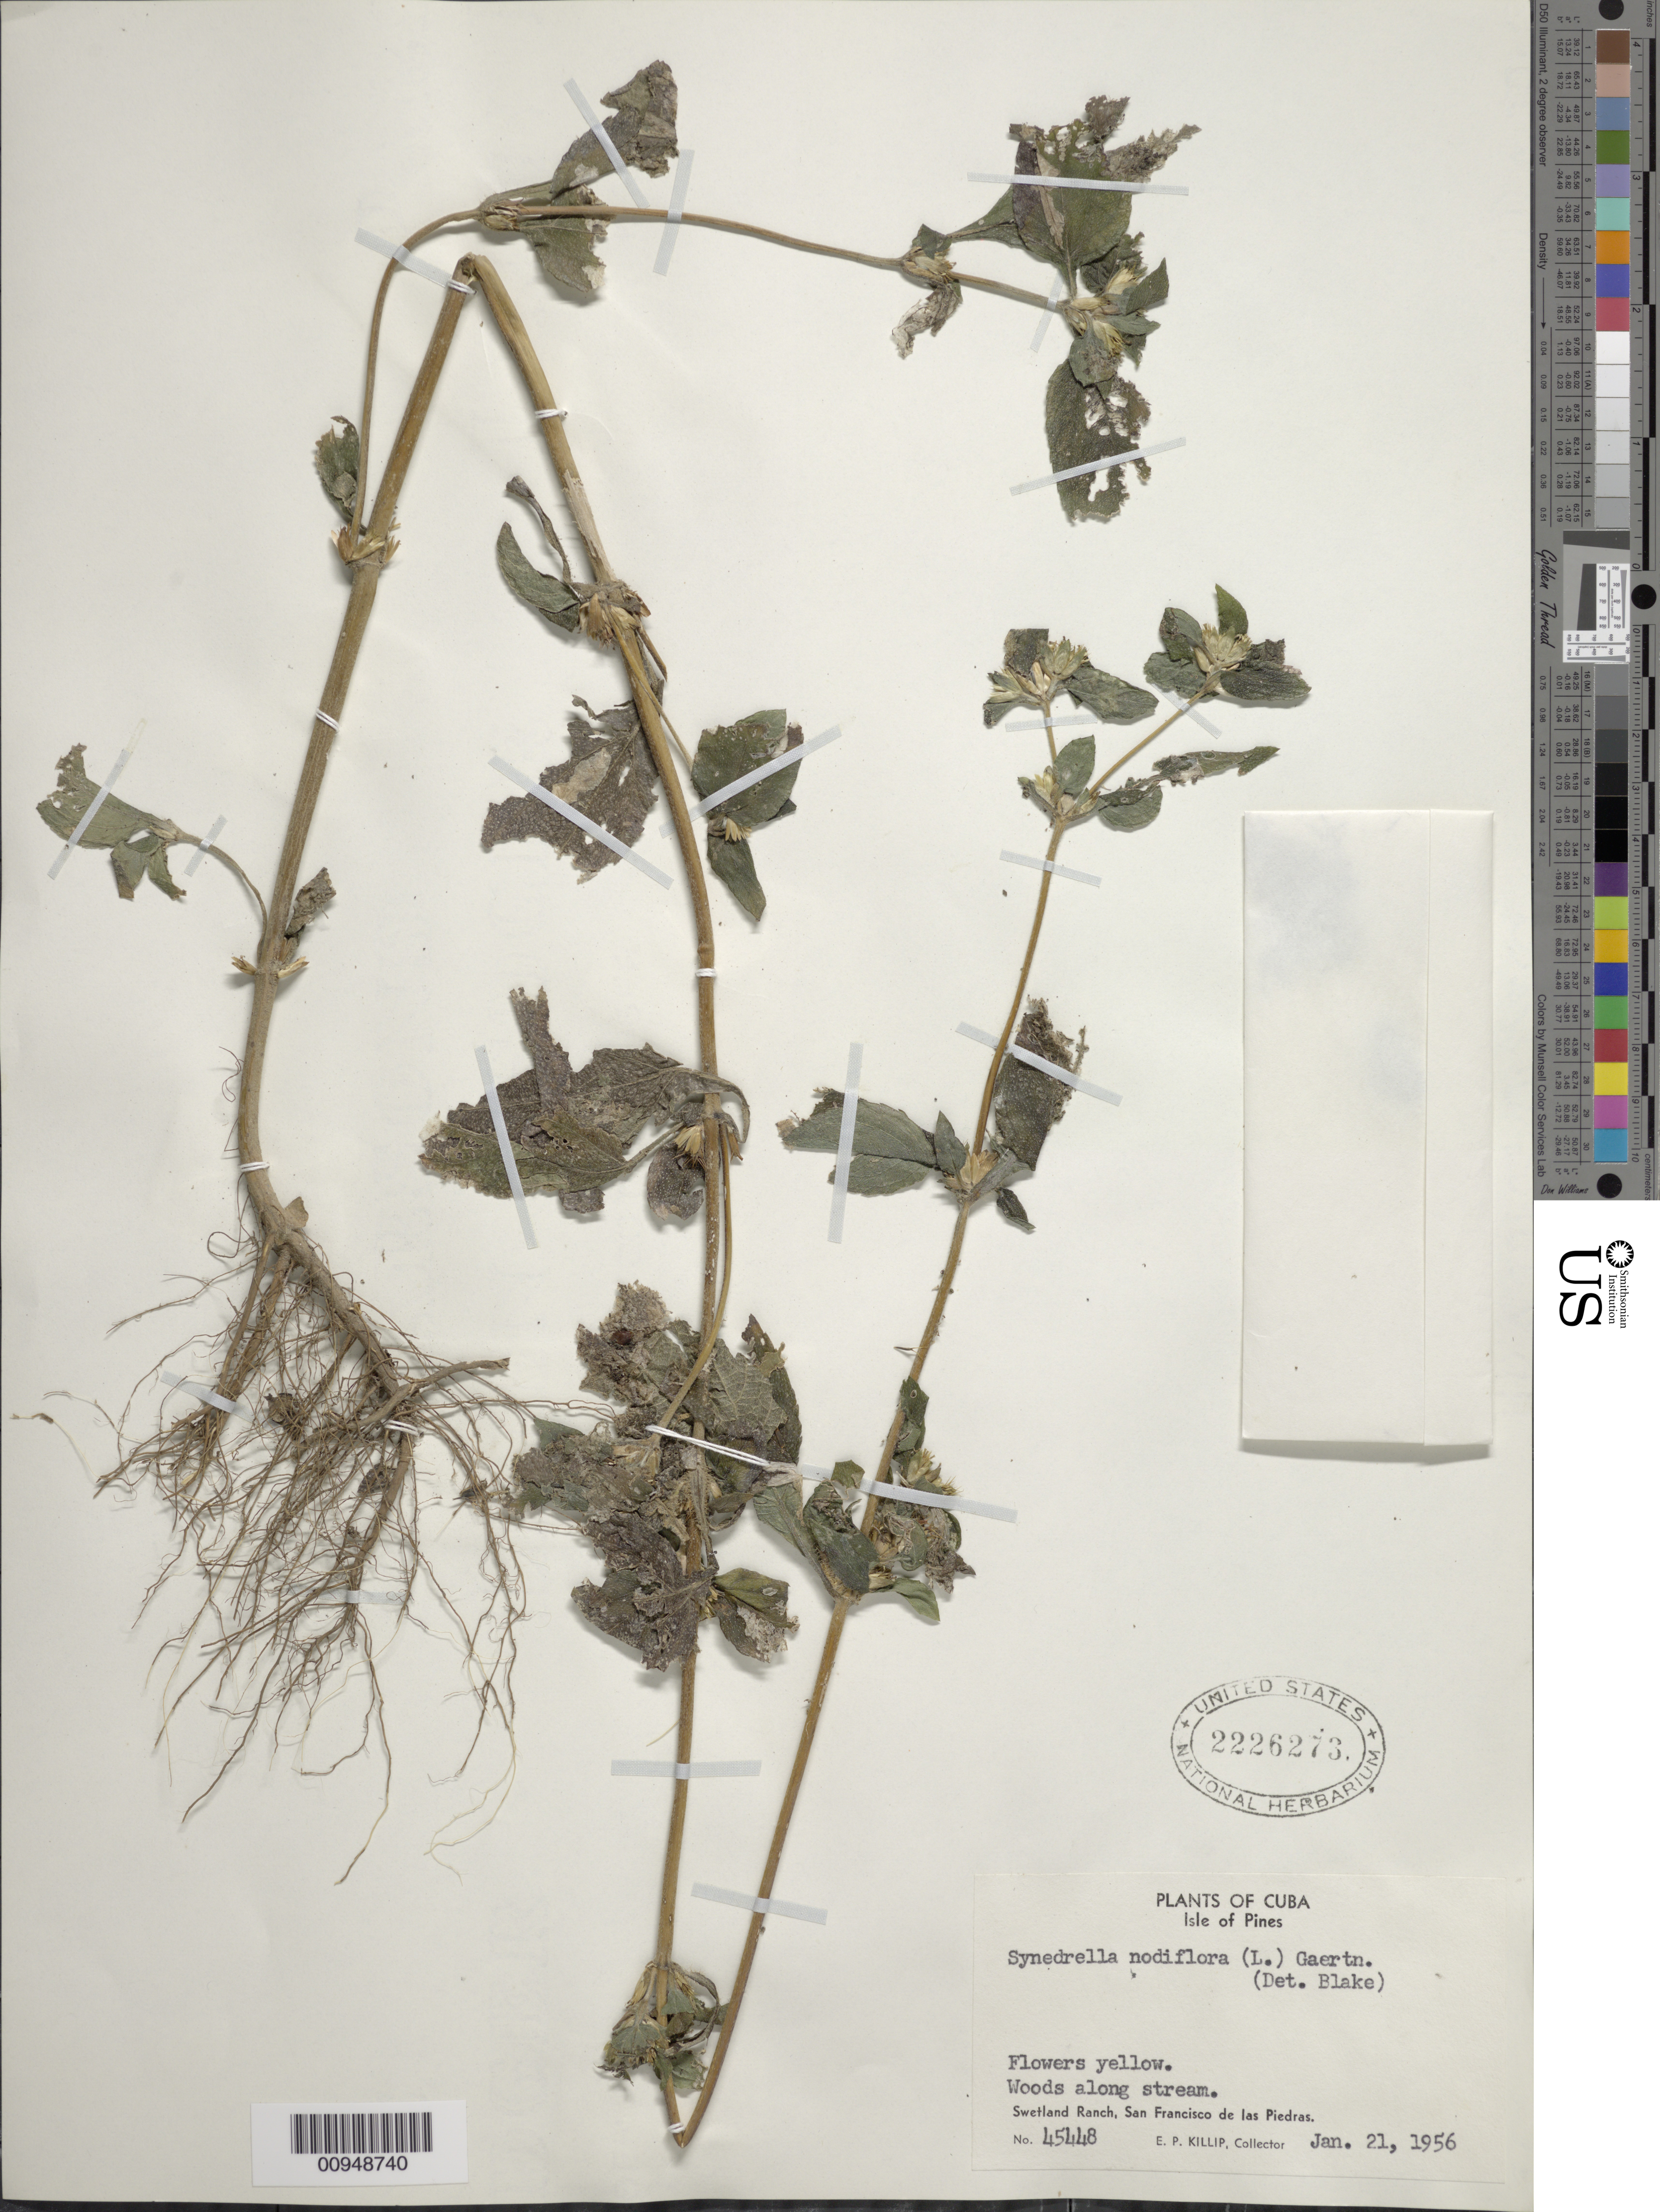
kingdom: Plantae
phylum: Tracheophyta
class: Magnoliopsida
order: Asterales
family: Asteraceae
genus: Synedrella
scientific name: Synedrella nodiflora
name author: (L.) Gaertn.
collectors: E. P. Killip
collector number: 45448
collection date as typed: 21 Jan 1956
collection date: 1956-01-21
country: Cuba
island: Isla de la Juventud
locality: Swetland Ranch, San Francisco de las Piedras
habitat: Woods along stream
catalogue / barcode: US 2226273